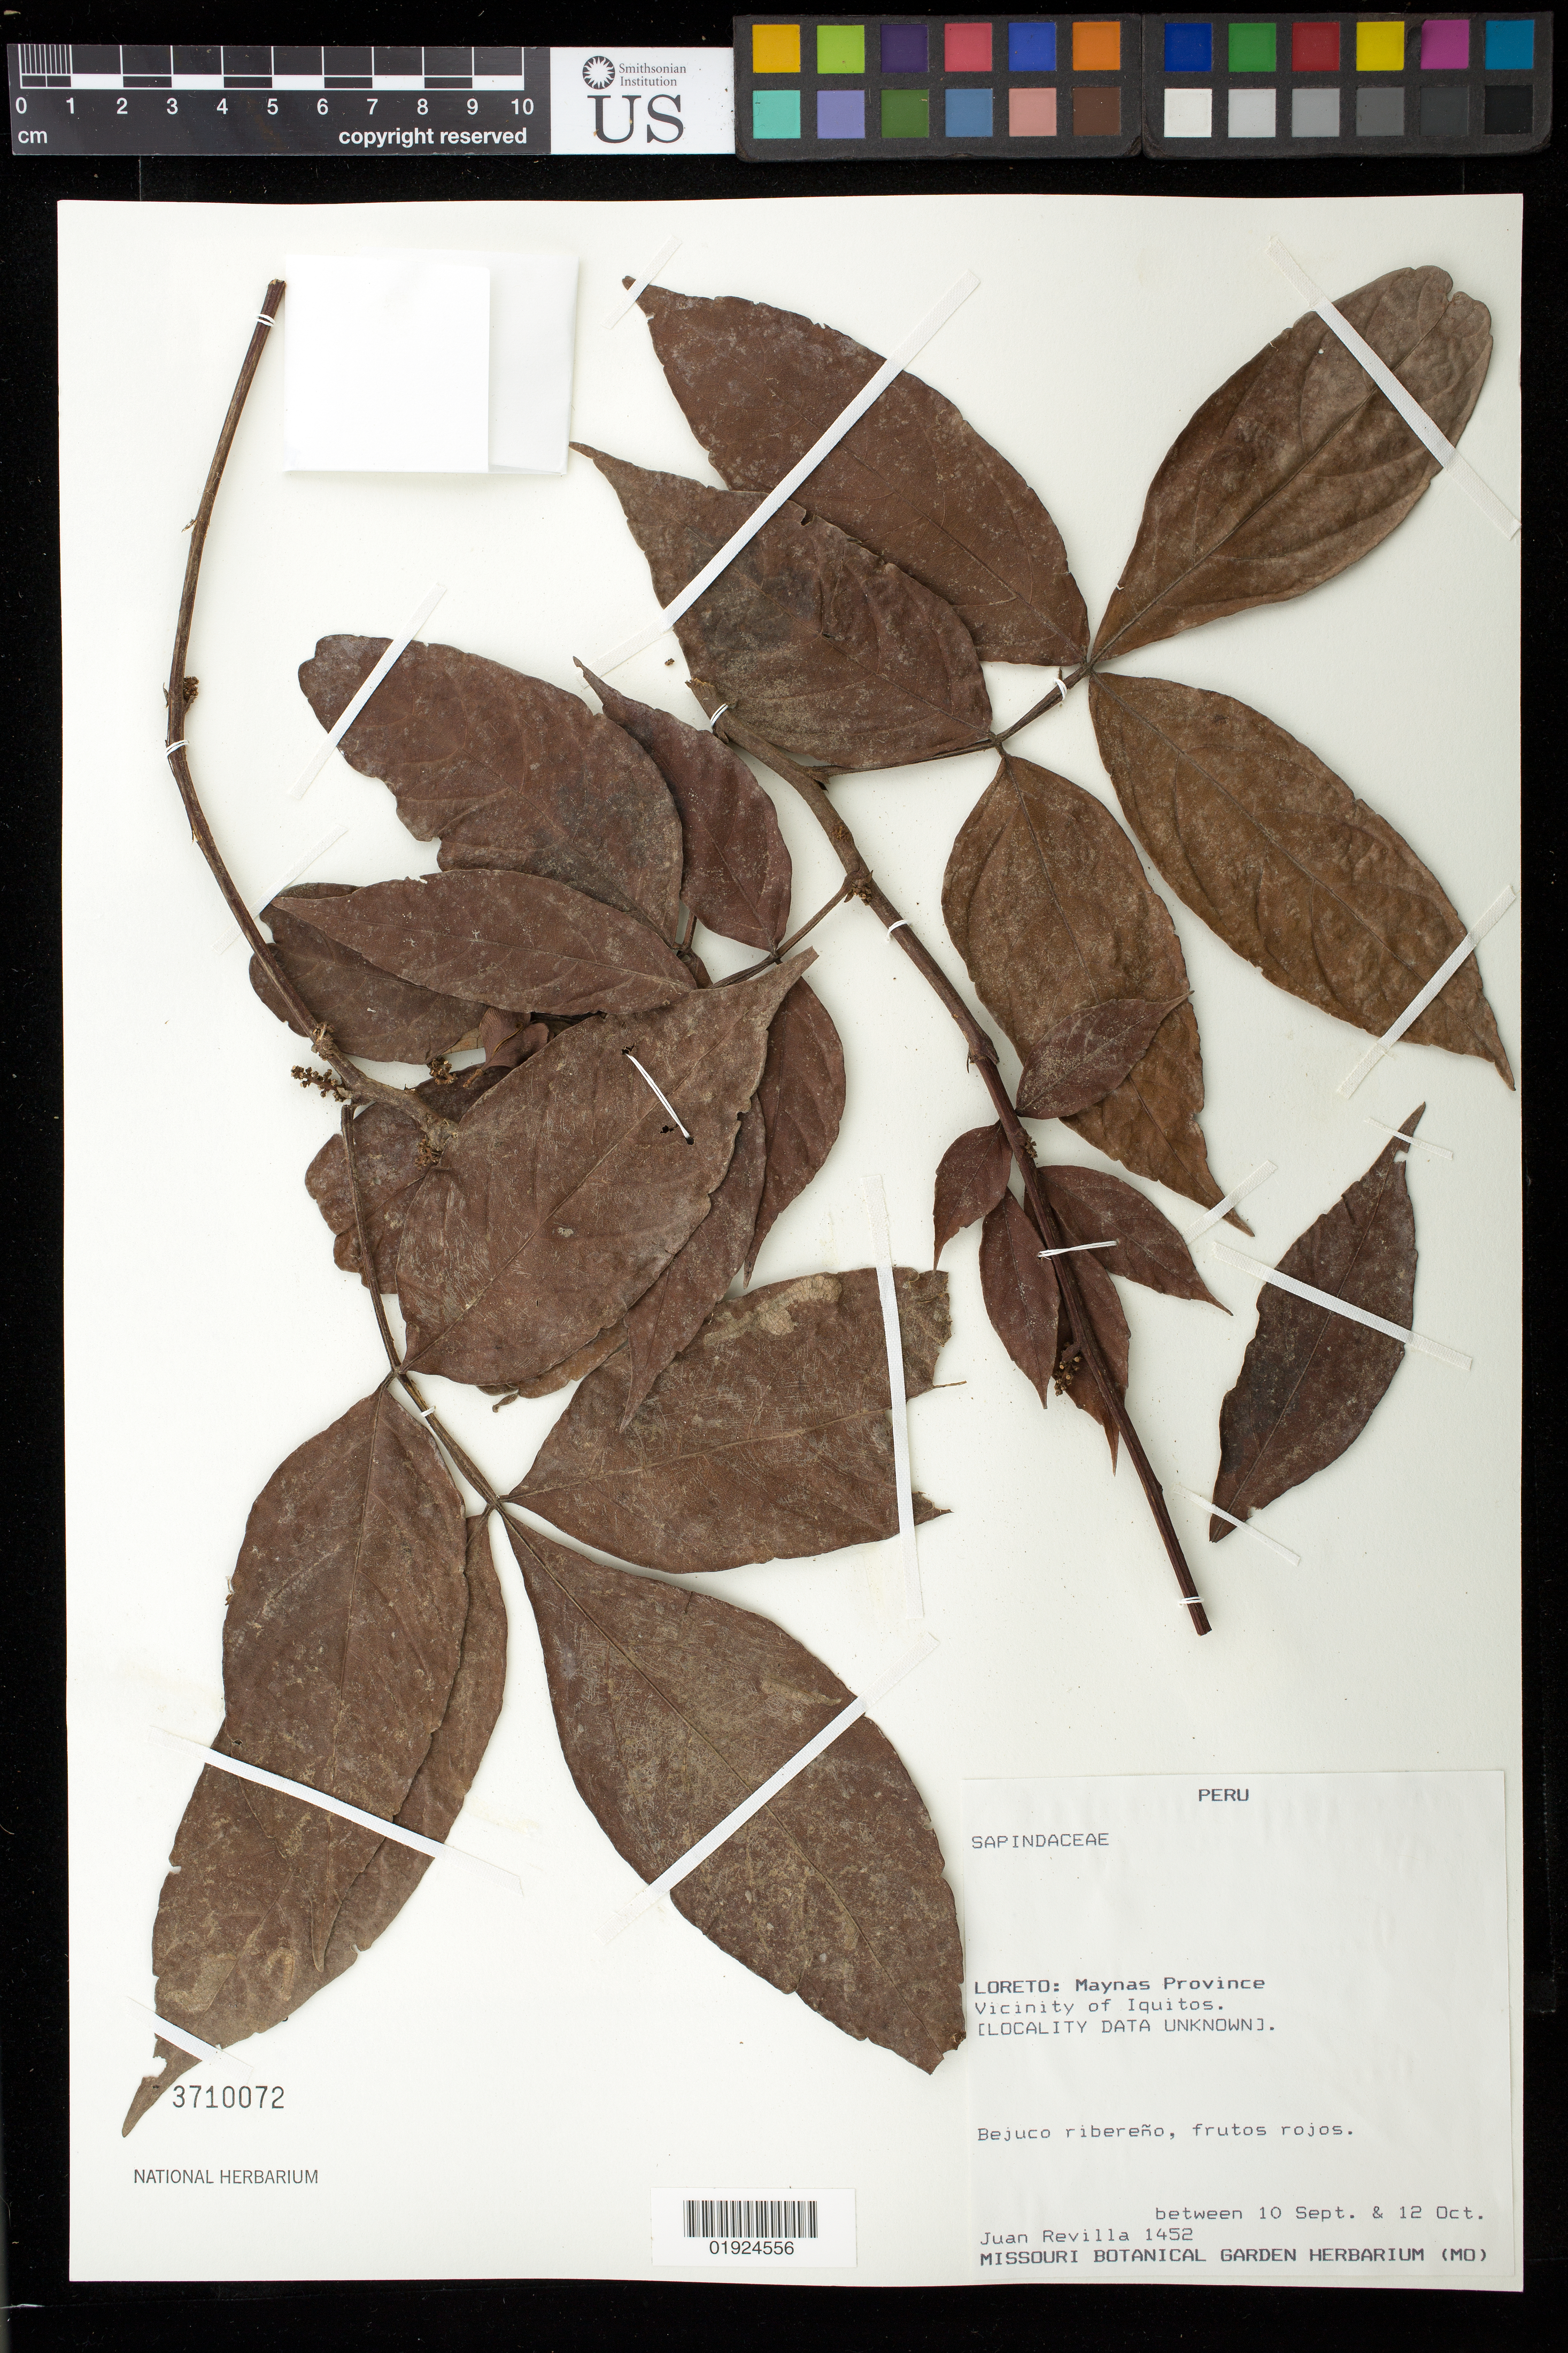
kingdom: Plantae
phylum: Tracheophyta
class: Magnoliopsida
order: Sapindales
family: Sapindaceae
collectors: J. Revilla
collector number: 1452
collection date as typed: between 10 Sept. & 12 Oct. [no year]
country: Peru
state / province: Loreto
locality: Maynas Province, viciinity of Iquitos [locality data unknown]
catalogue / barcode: US 3710072